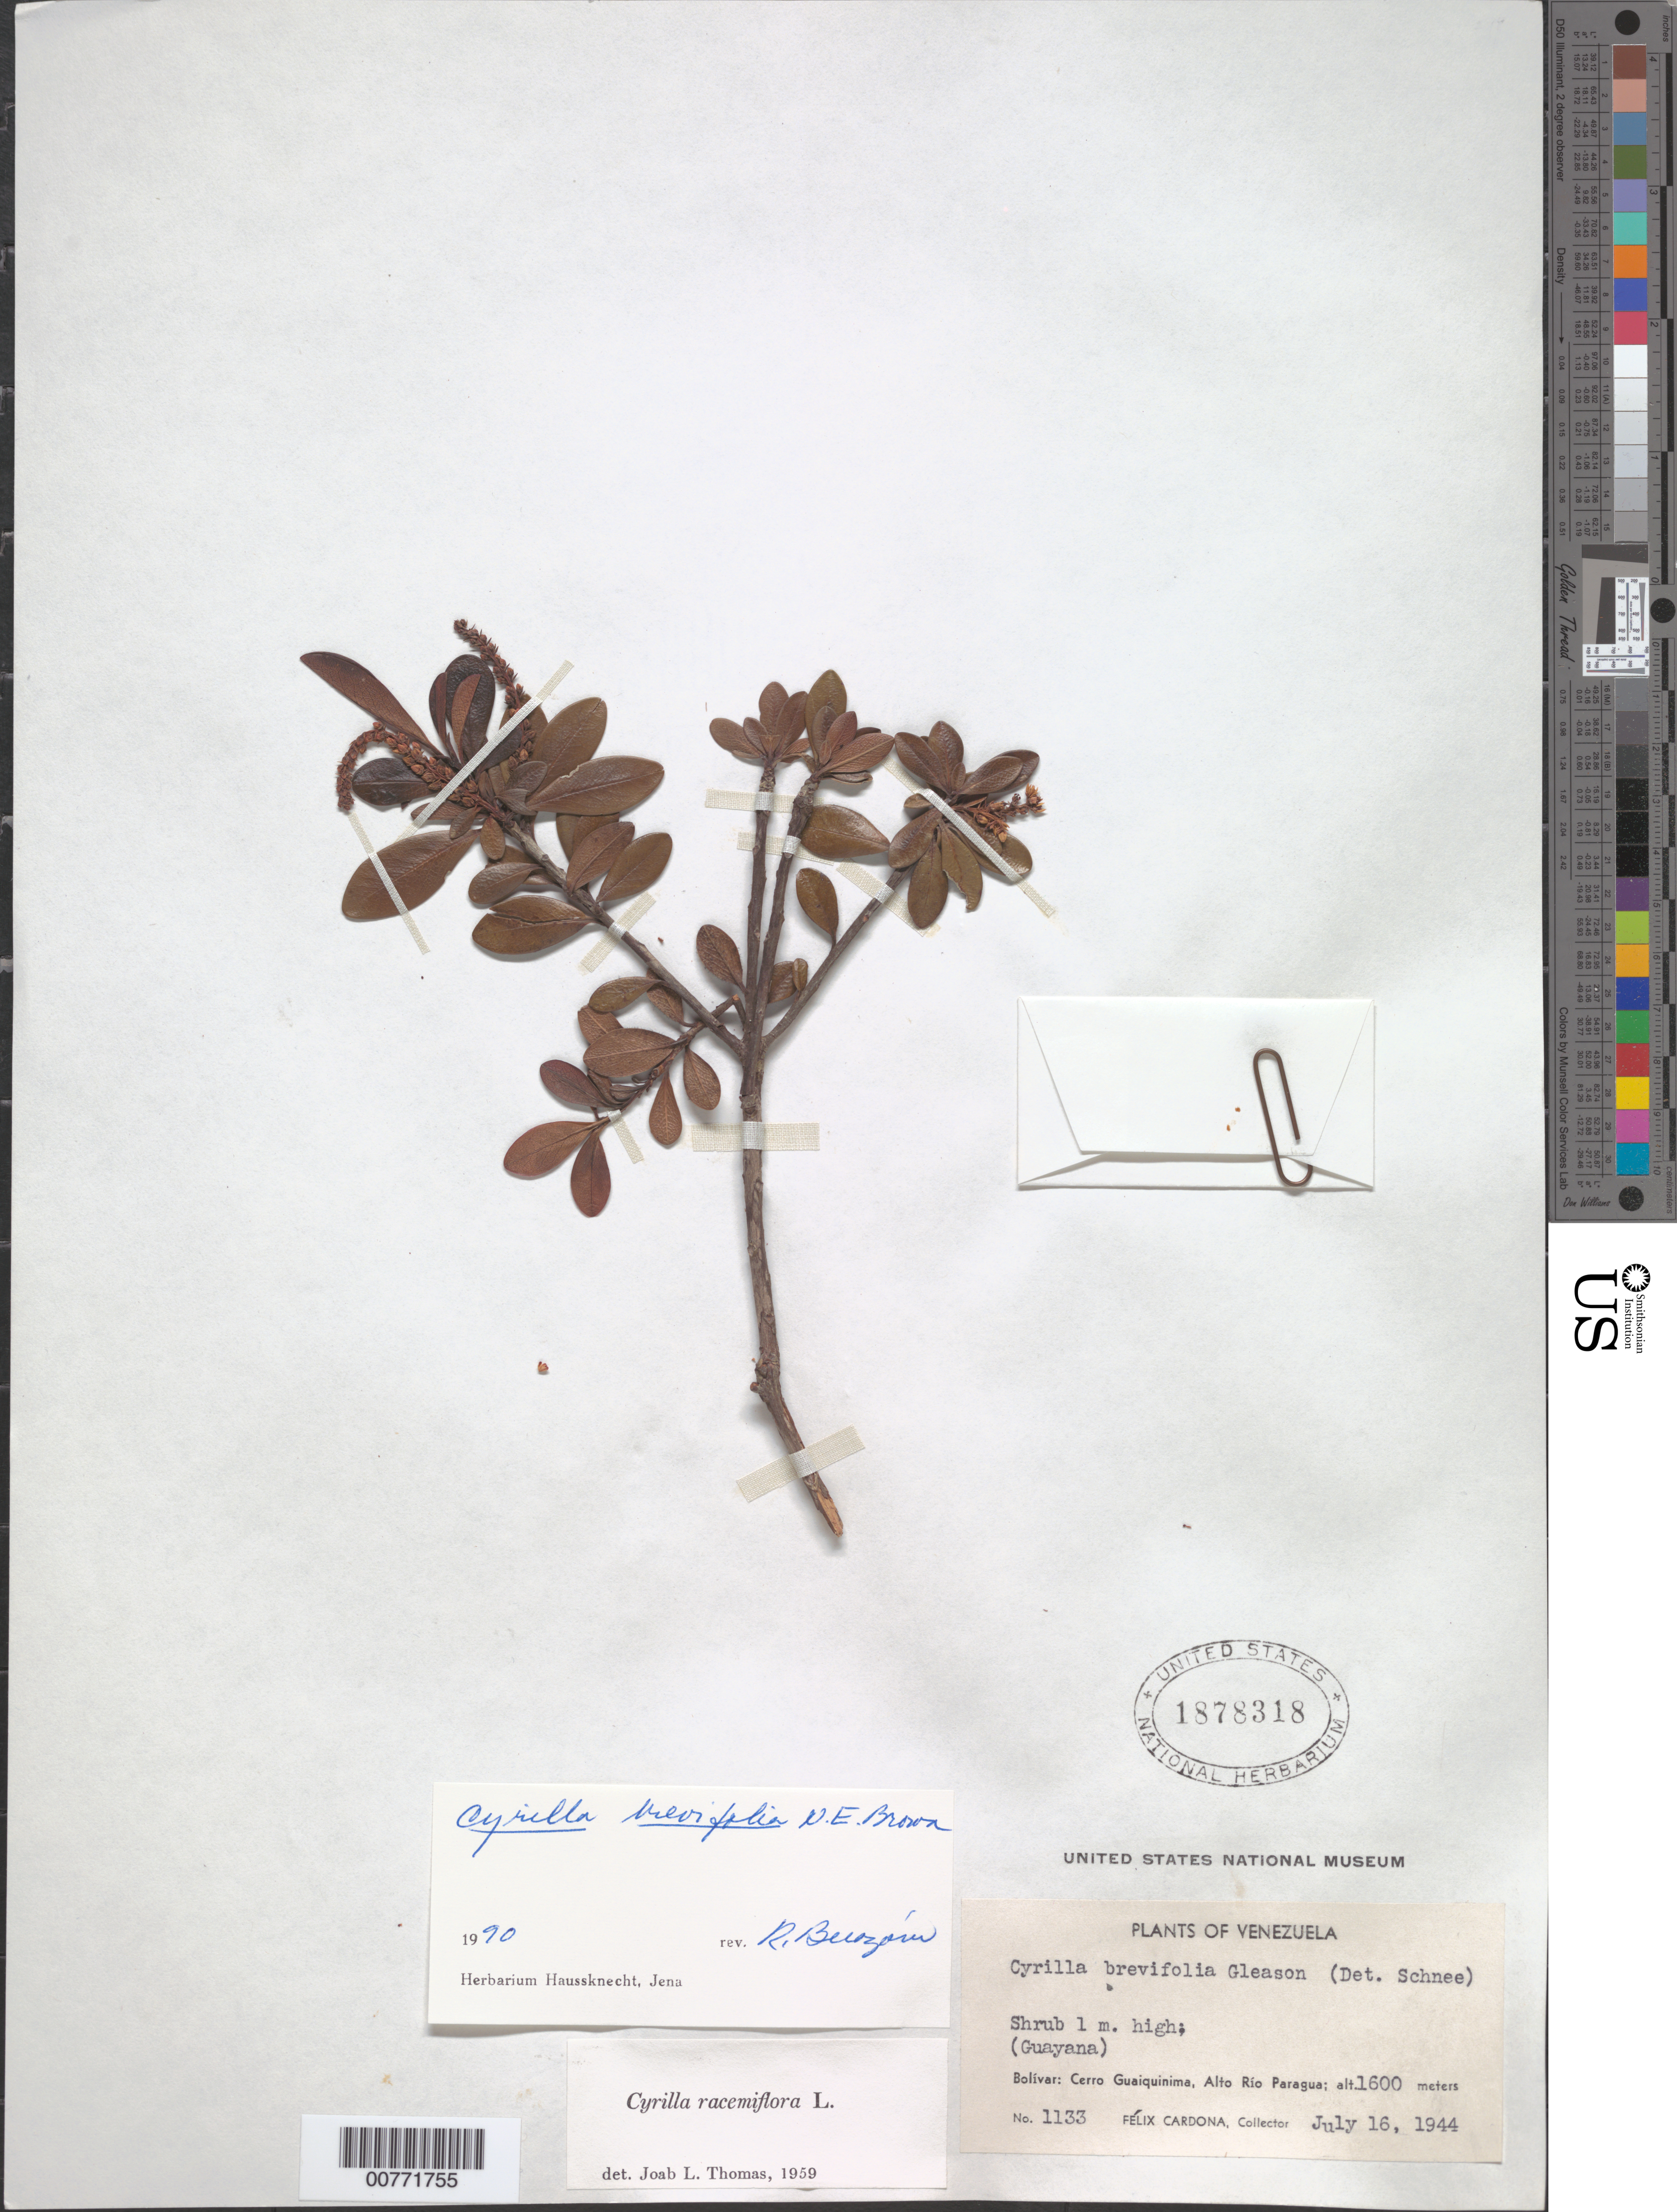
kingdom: Plantae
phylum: Tracheophyta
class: Magnoliopsida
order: Ericales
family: Cyrillaceae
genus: Cyrilla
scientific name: Cyrilla brevifolia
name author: N.E. Br.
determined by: Berozain, R.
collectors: F. Cardona Puig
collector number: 1133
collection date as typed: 16-Jul-44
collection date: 1944-07-16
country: Venezuela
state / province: Bolívar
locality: Alto Río Paragua, Cerro Guaiquinima (Guayana)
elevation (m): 1600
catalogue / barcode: US 1878318